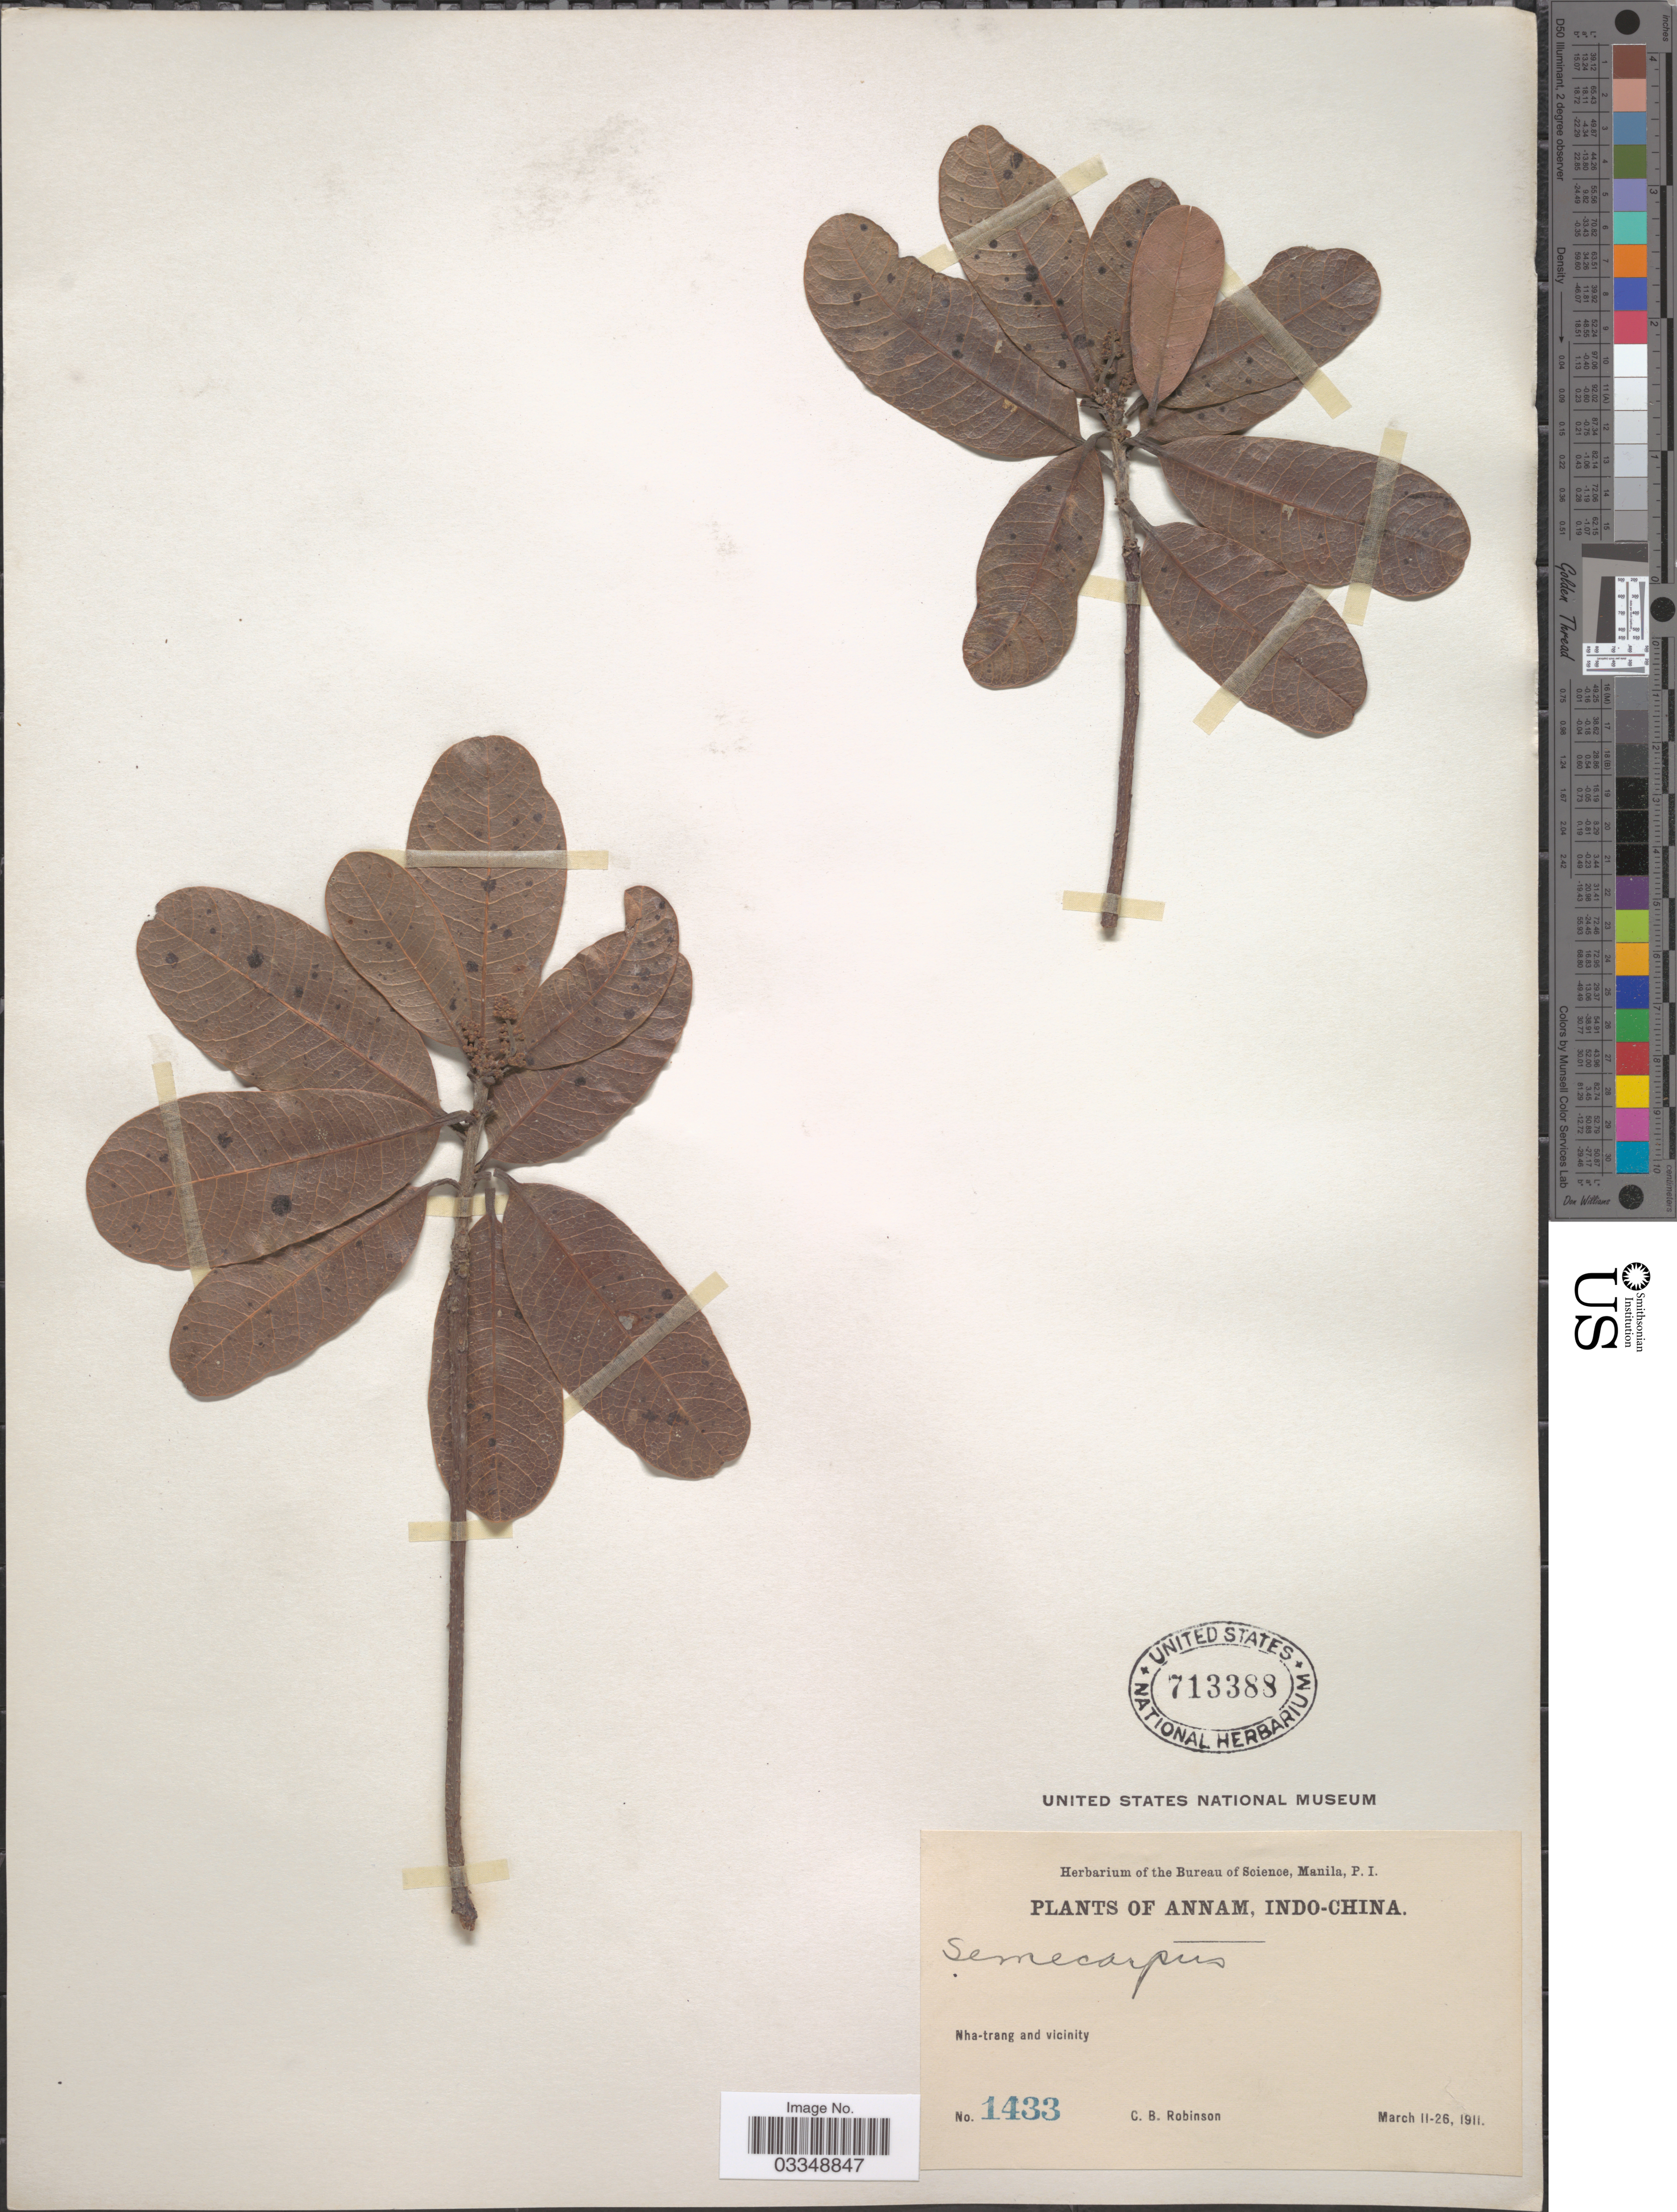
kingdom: Plantae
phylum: Tracheophyta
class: Magnoliopsida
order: Sapindales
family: Anacardiaceae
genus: Semecarpus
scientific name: Semecarpus sp.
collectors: C. Robinson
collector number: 1433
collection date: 1911-03-11/1911-03-26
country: Vietnam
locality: Annam, Indo-China. Nha-trang and vicinity.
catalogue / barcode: US 713388